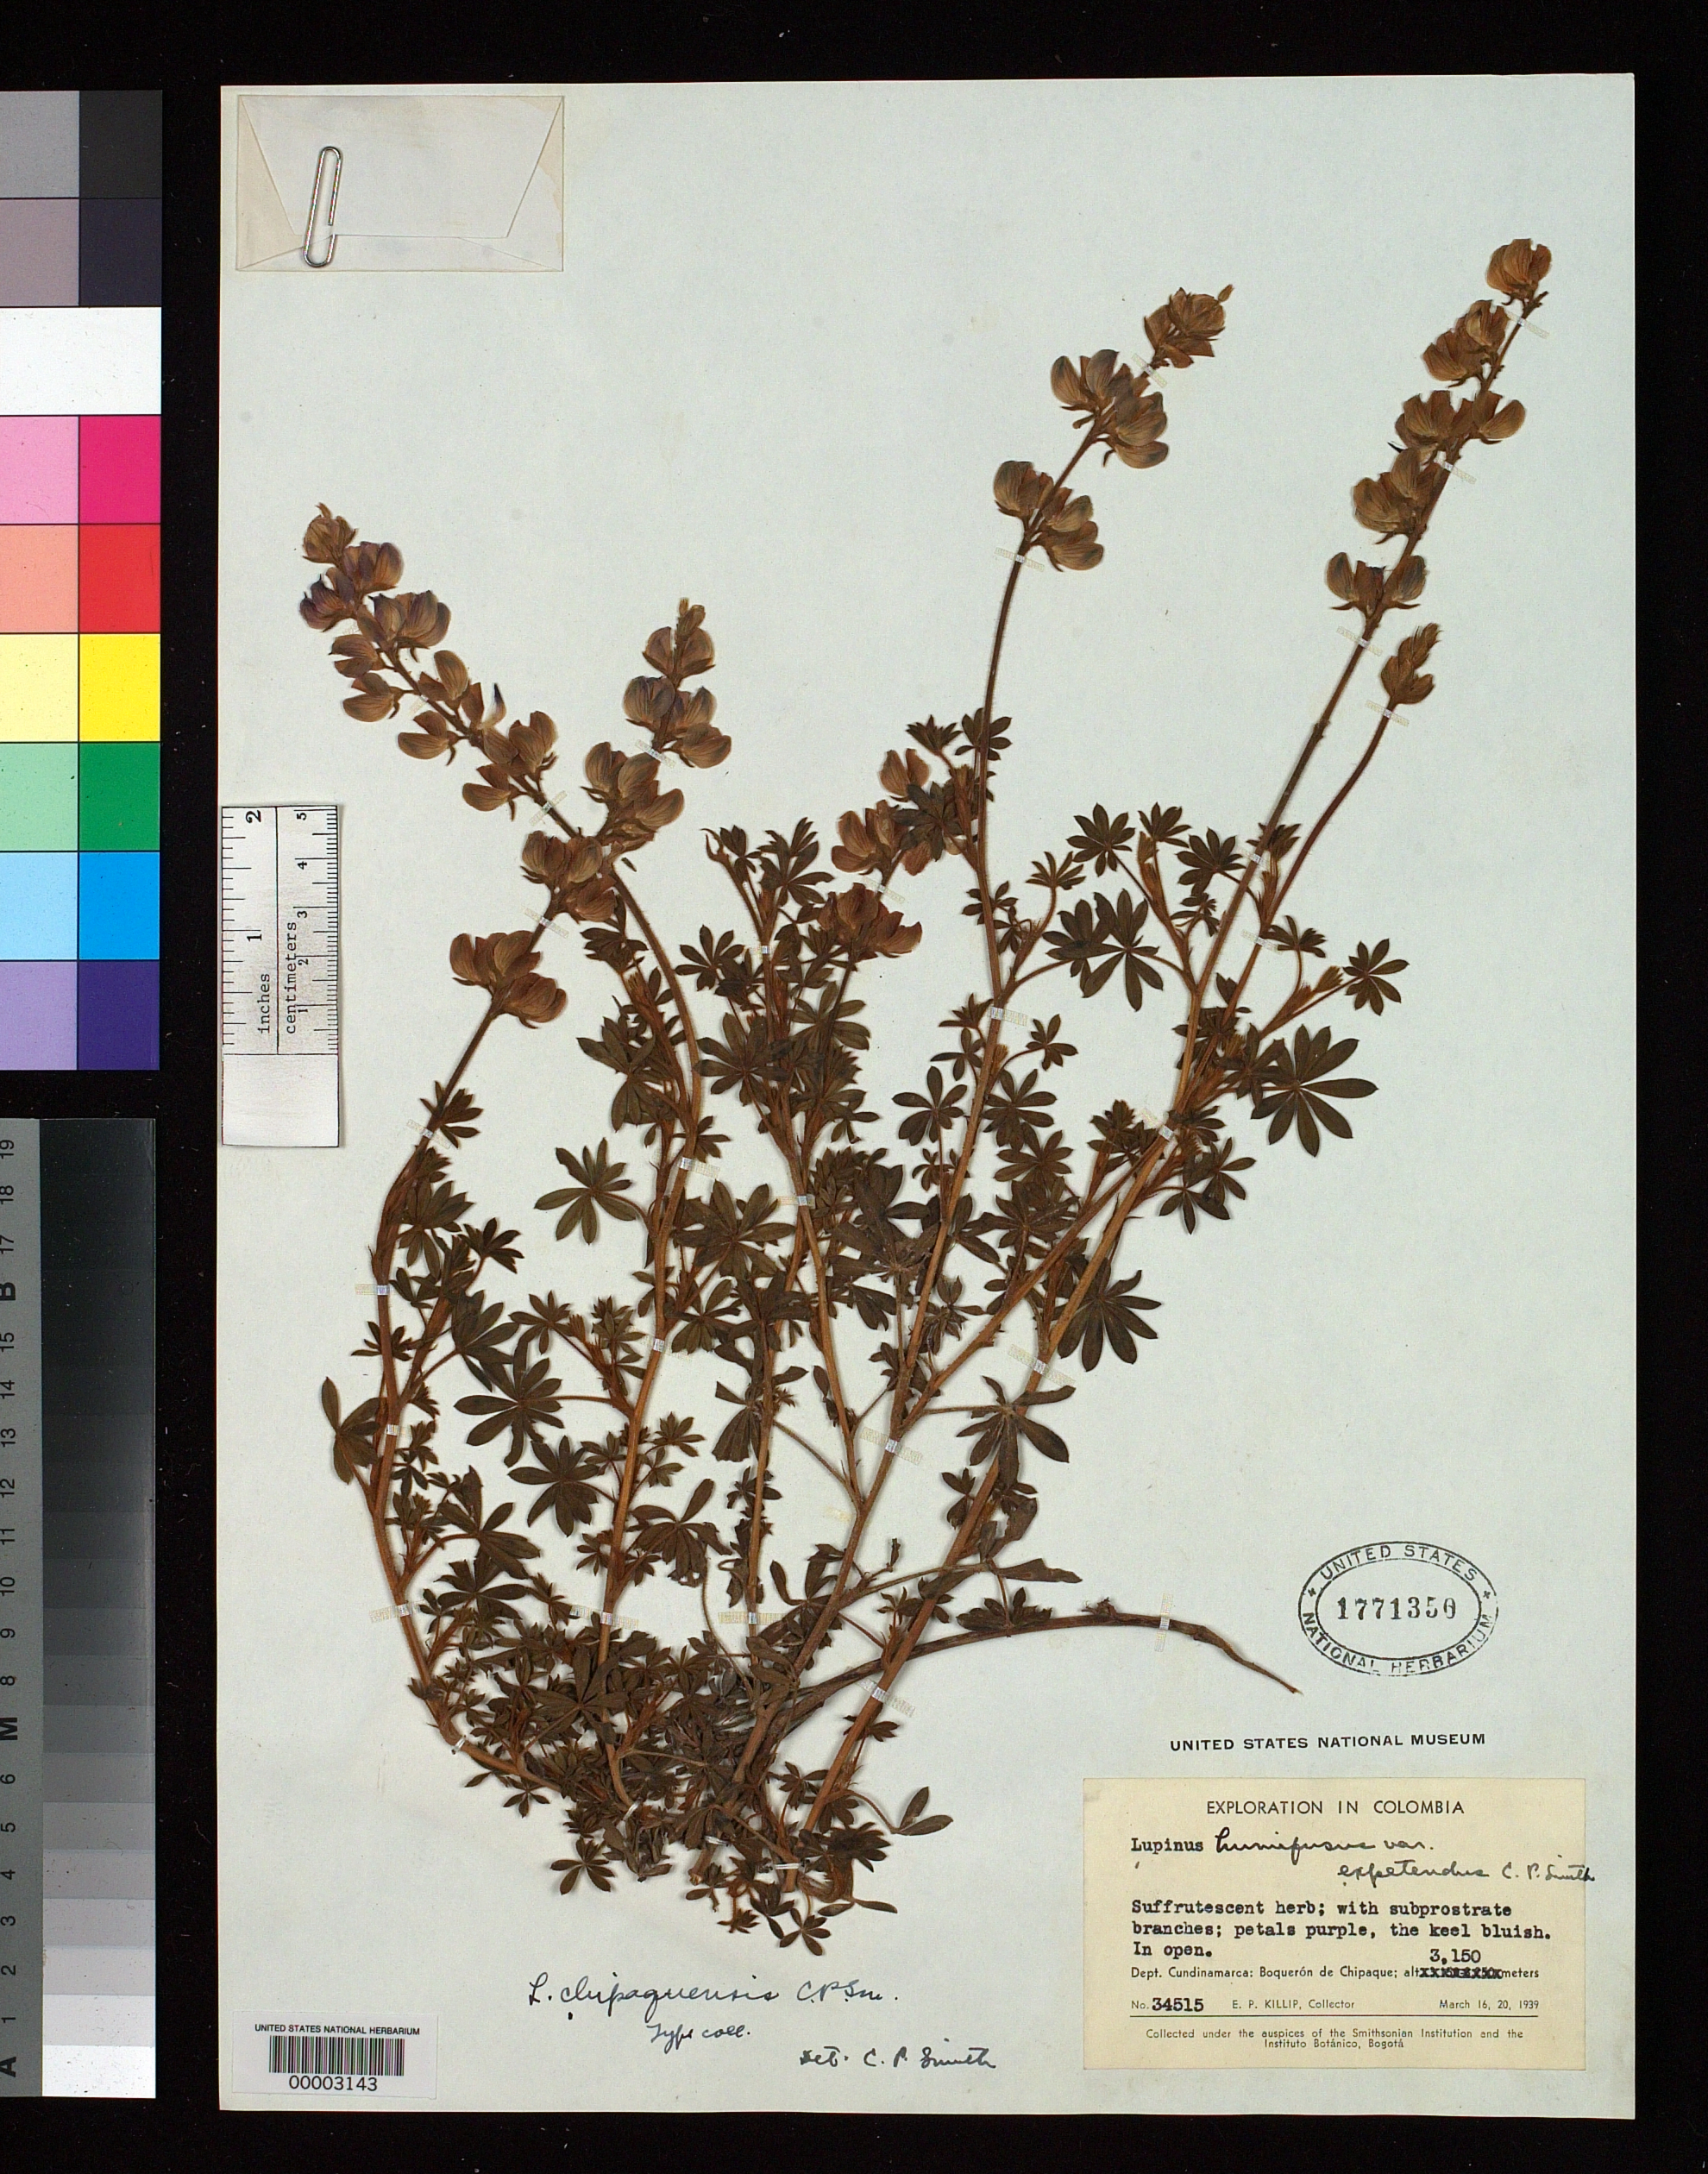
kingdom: Plantae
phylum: Tracheophyta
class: Magnoliopsida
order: Fabales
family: Fabaceae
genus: Lupinus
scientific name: Lupinus chipaquensis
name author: C.P. Sm.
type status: Isotype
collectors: E. P. Killip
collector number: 34515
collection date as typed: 16 Mar 1939 to -- Mar 1939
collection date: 1939-03-16/1939-03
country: Colombia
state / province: Cundinamarca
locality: Boqueron de Chipaque.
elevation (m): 3150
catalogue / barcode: US 1771350